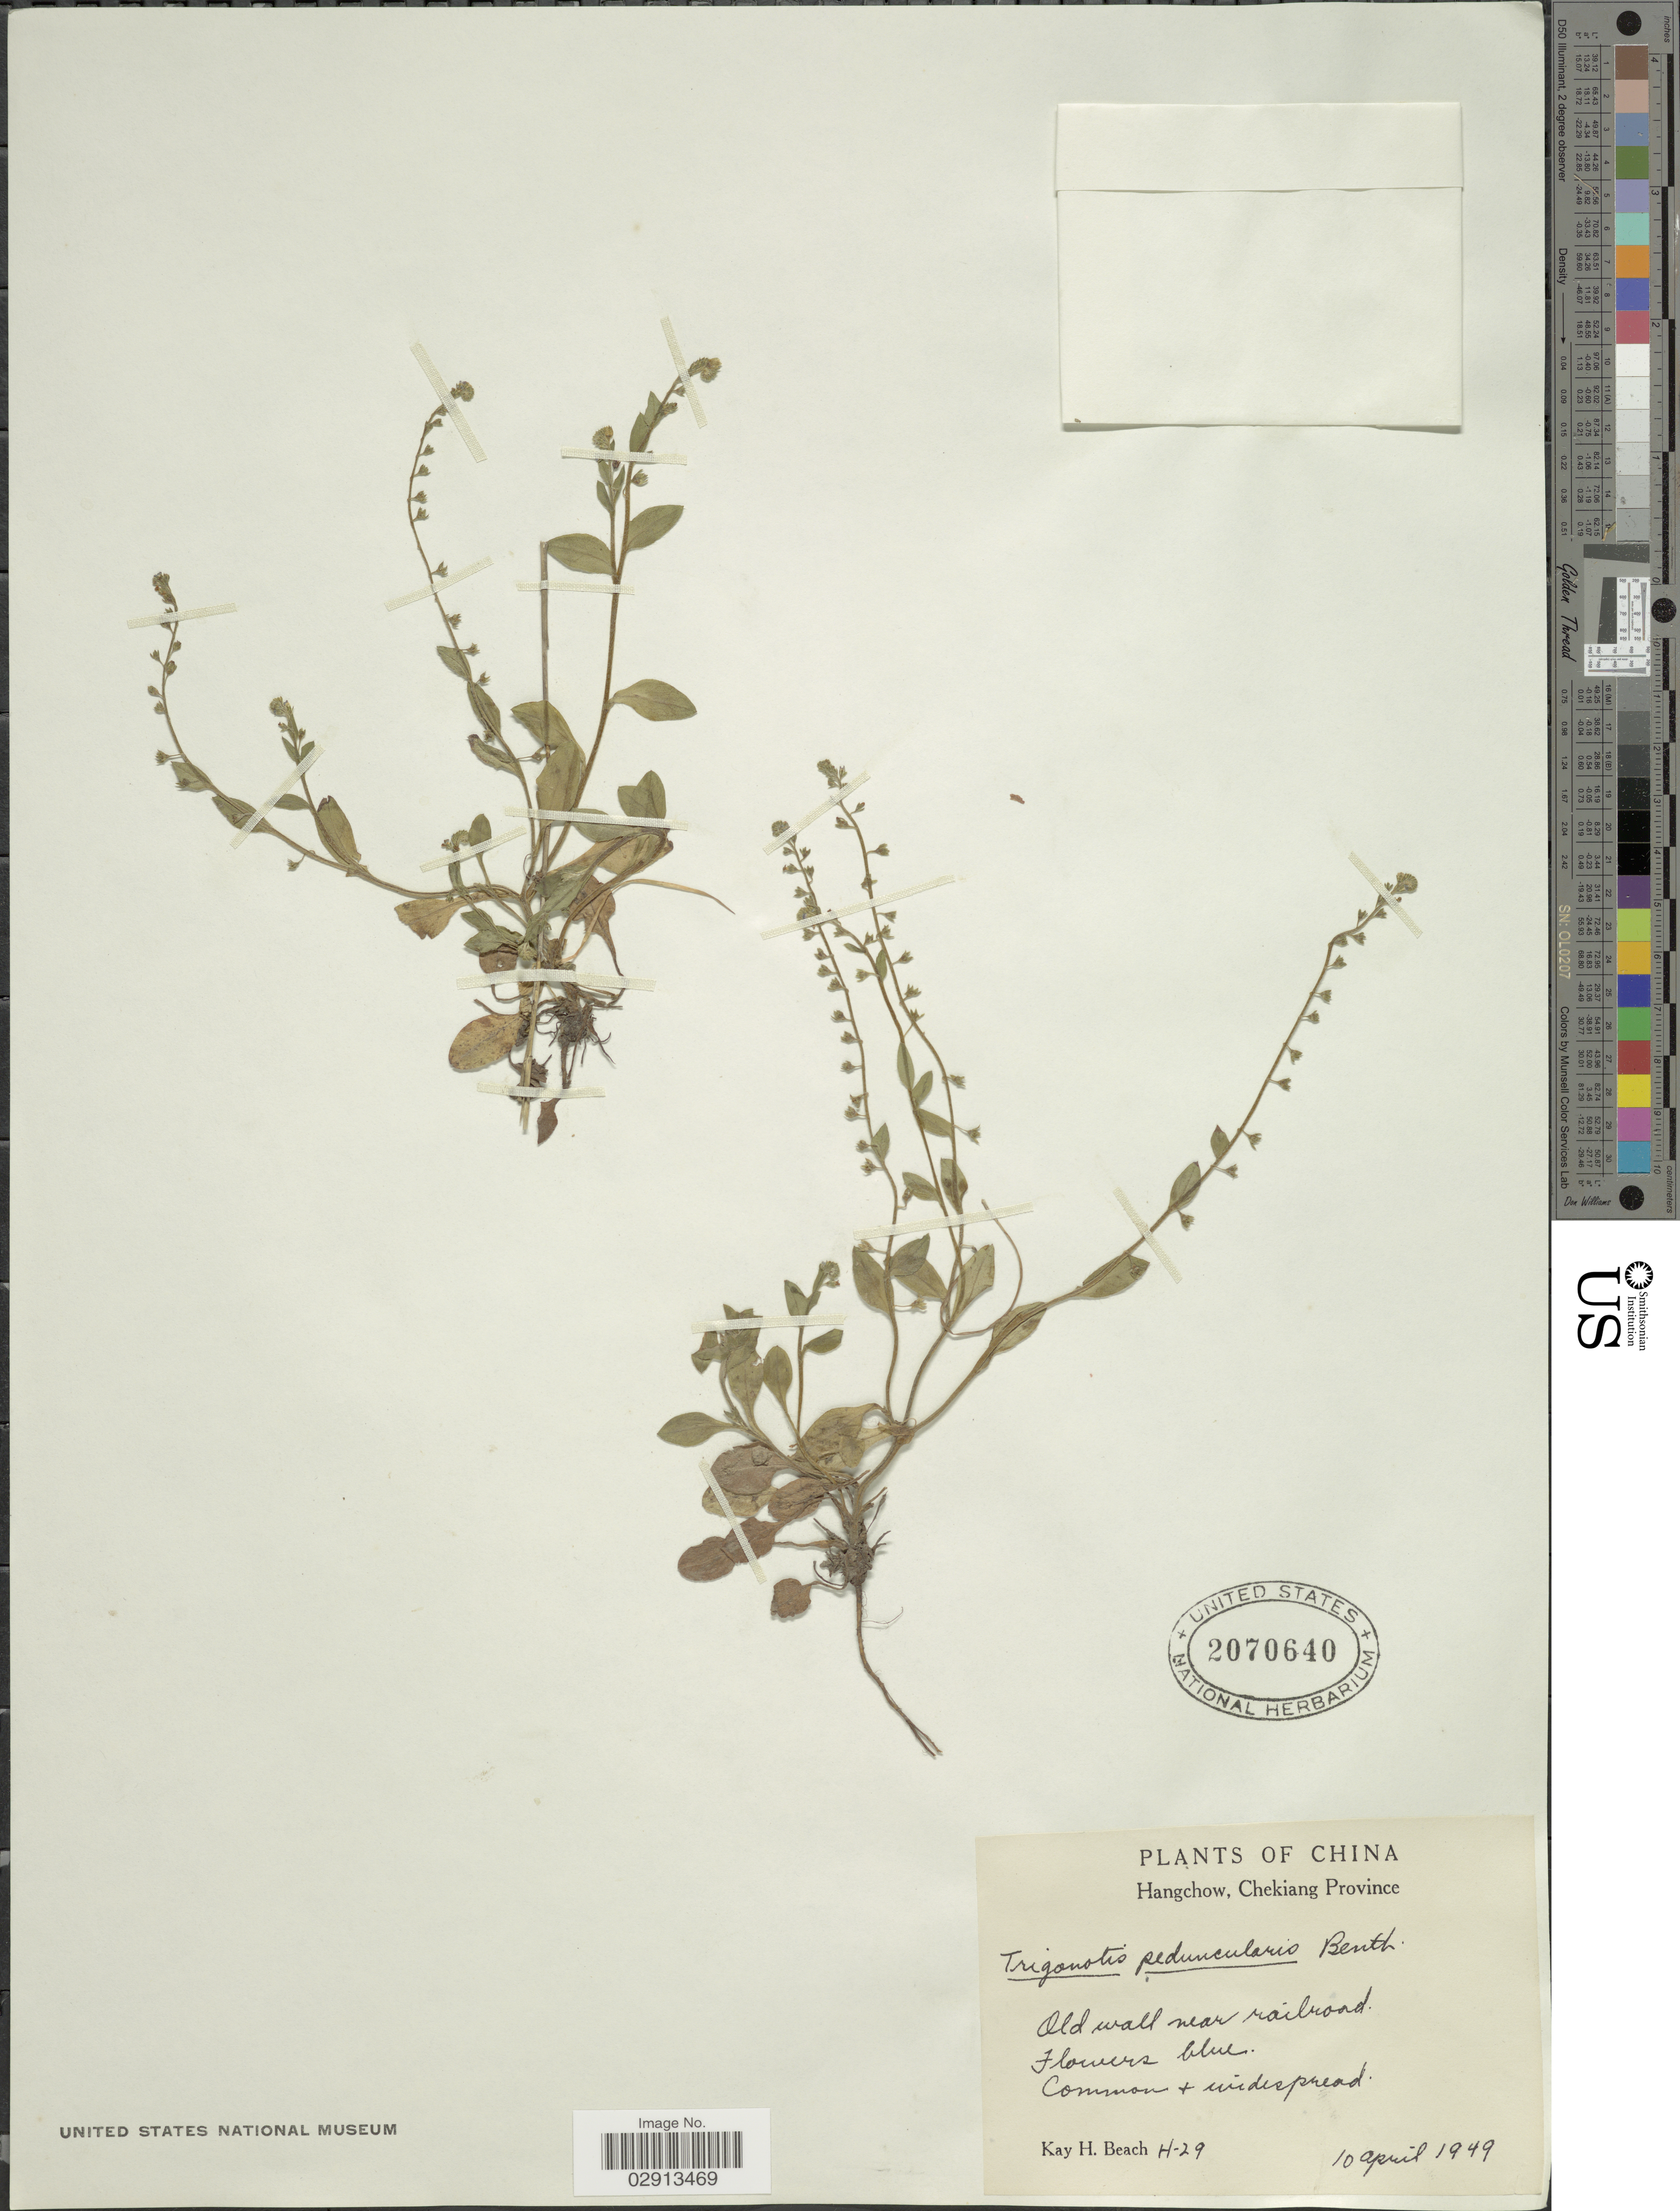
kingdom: Plantae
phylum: Tracheophyta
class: Magnoliopsida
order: Boraginales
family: Boraginaceae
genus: Trigonotis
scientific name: Trigonotis peduncularis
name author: (Trevis.) Benth. ex Baker et al.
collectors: K. H. Beach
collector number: H-29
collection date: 1949-04-10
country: China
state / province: Zhejiang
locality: Hangchow, Chekiang Province. Old wall near railroad.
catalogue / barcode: US 2070640